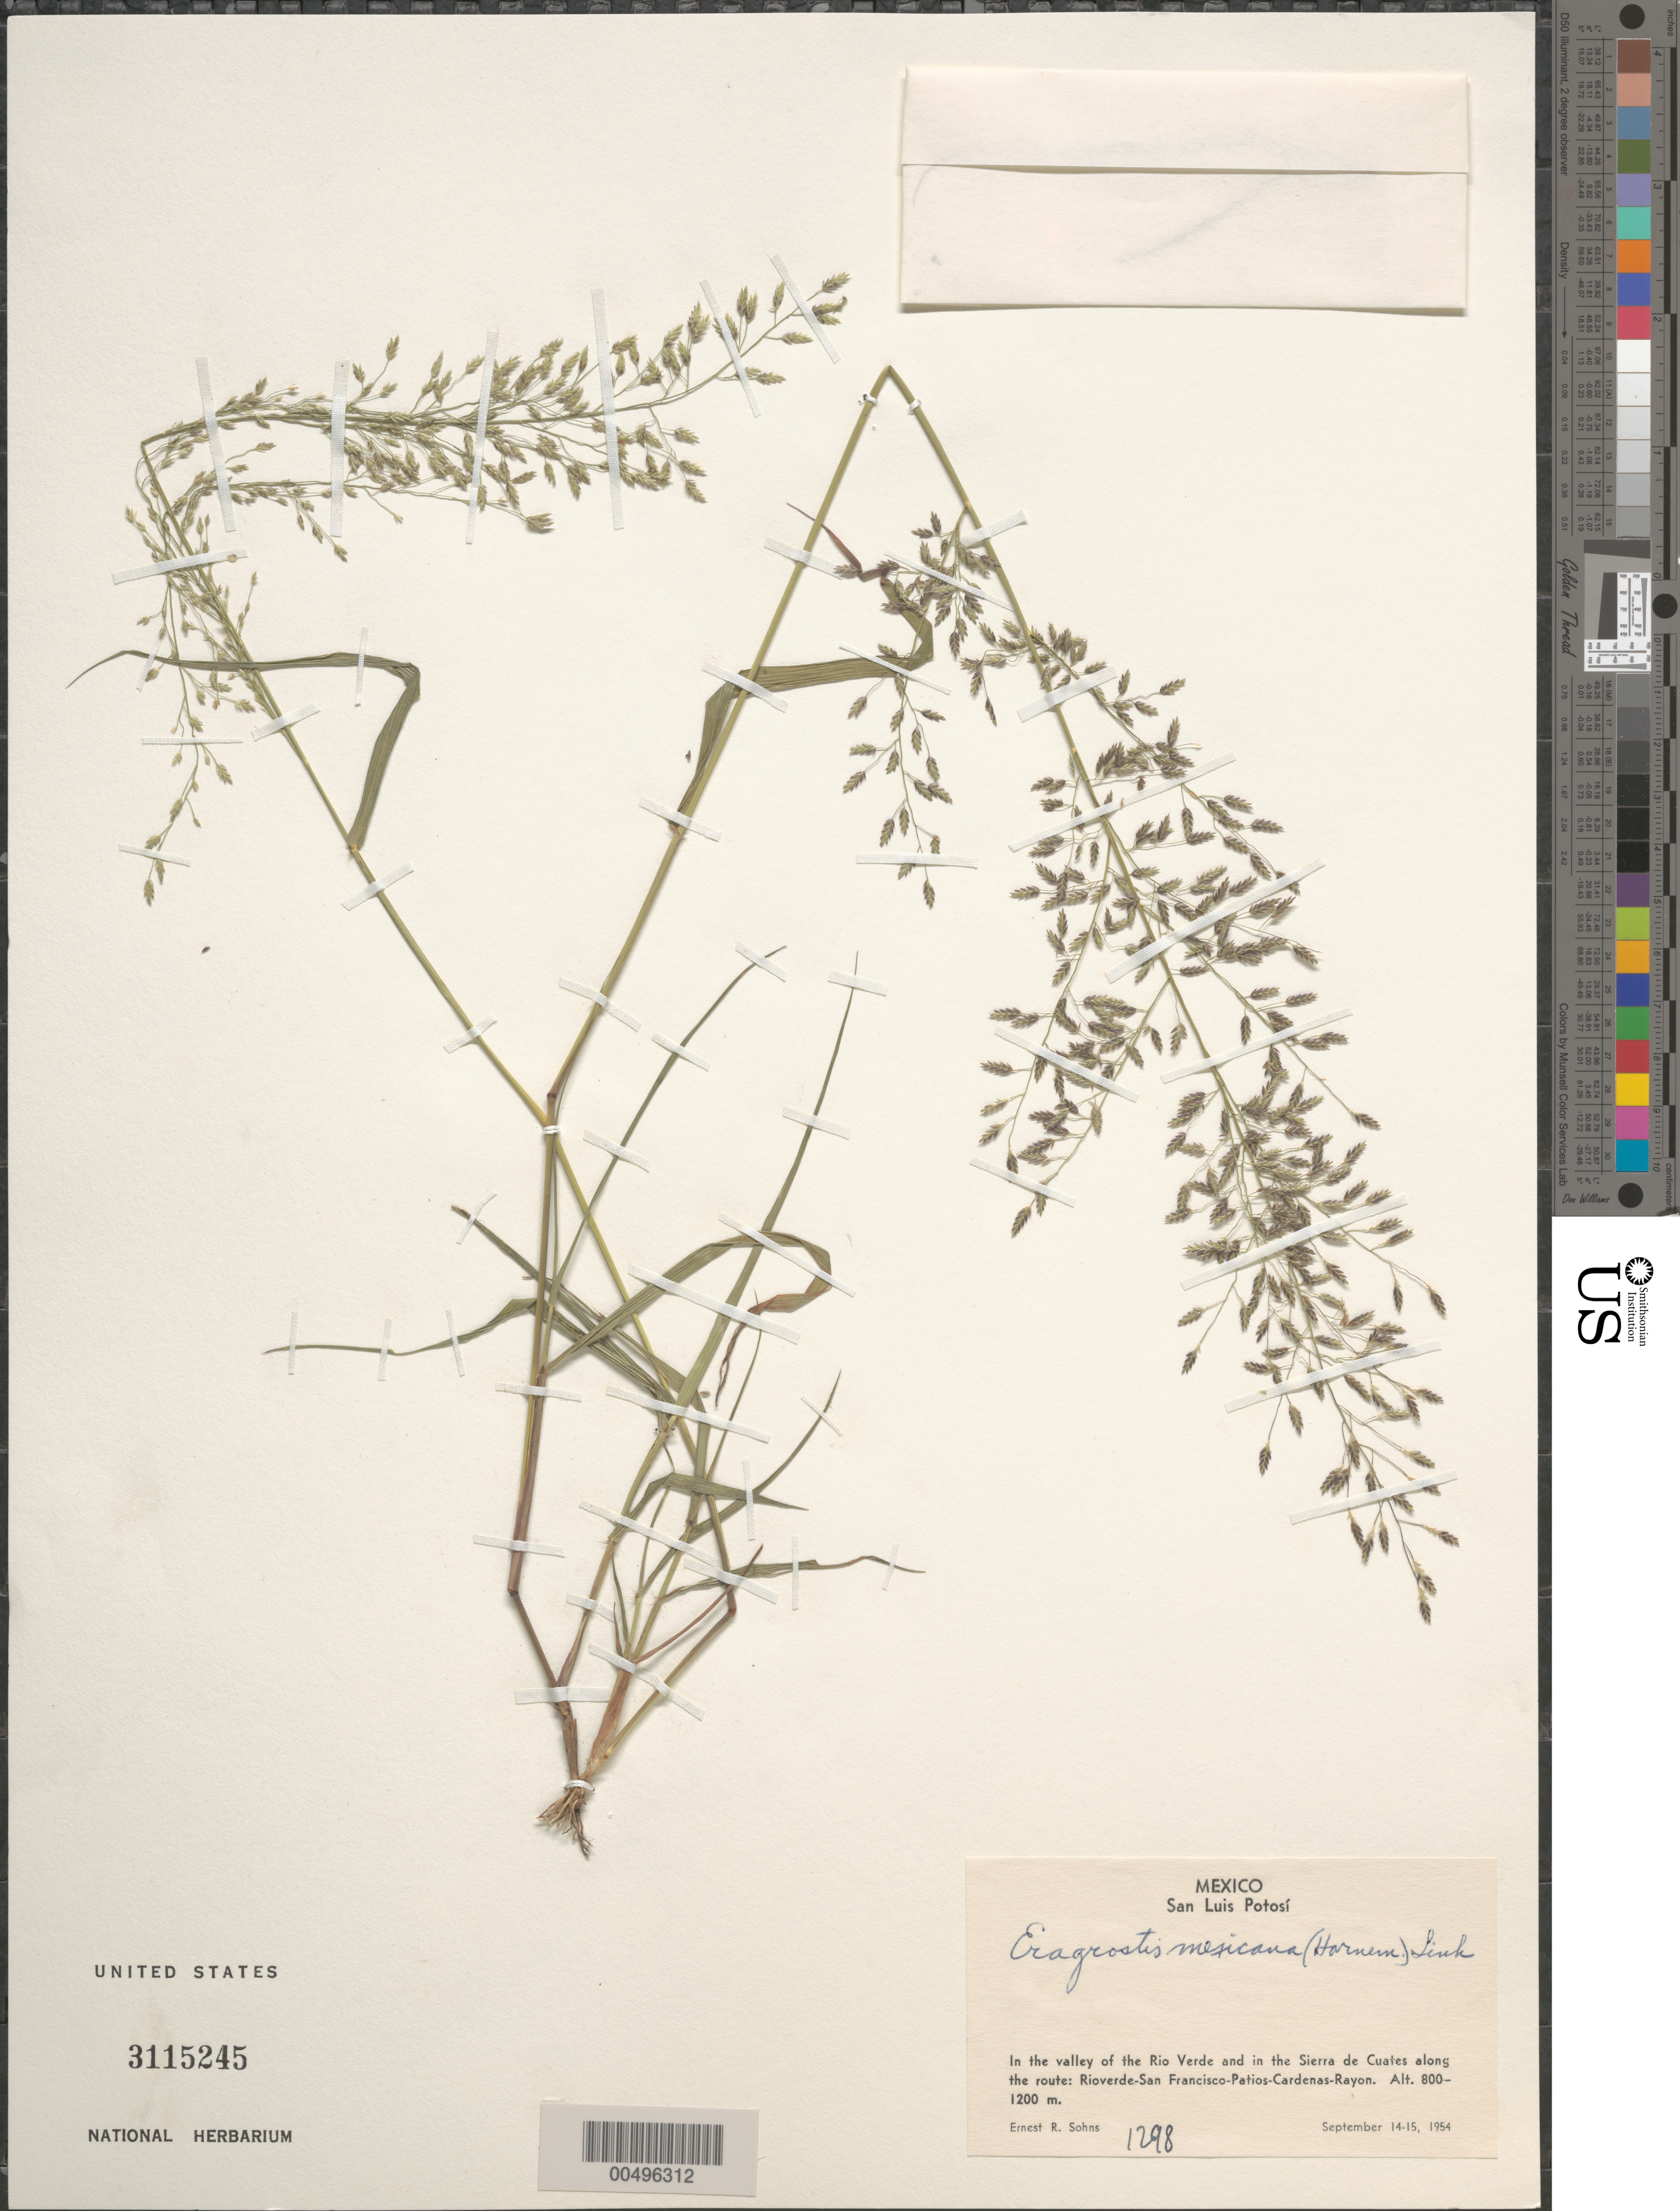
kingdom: Plantae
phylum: Tracheophyta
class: Liliopsida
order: Poales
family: Poaceae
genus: Eragrostis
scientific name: Eragrostis mexicana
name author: (Hornem.) Link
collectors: E. R. Sohns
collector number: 1298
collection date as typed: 14 Sep 1954 to 15 Sep 1954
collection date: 1954-09-14/1954-09-15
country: Mexico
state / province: San Luis Potosi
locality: In the valley of the Rio Verde and in the Sierra de Cuates along the route: Rioverde-San Francisco-Patios-Cardenas-Rayon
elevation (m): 800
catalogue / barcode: US 3115245